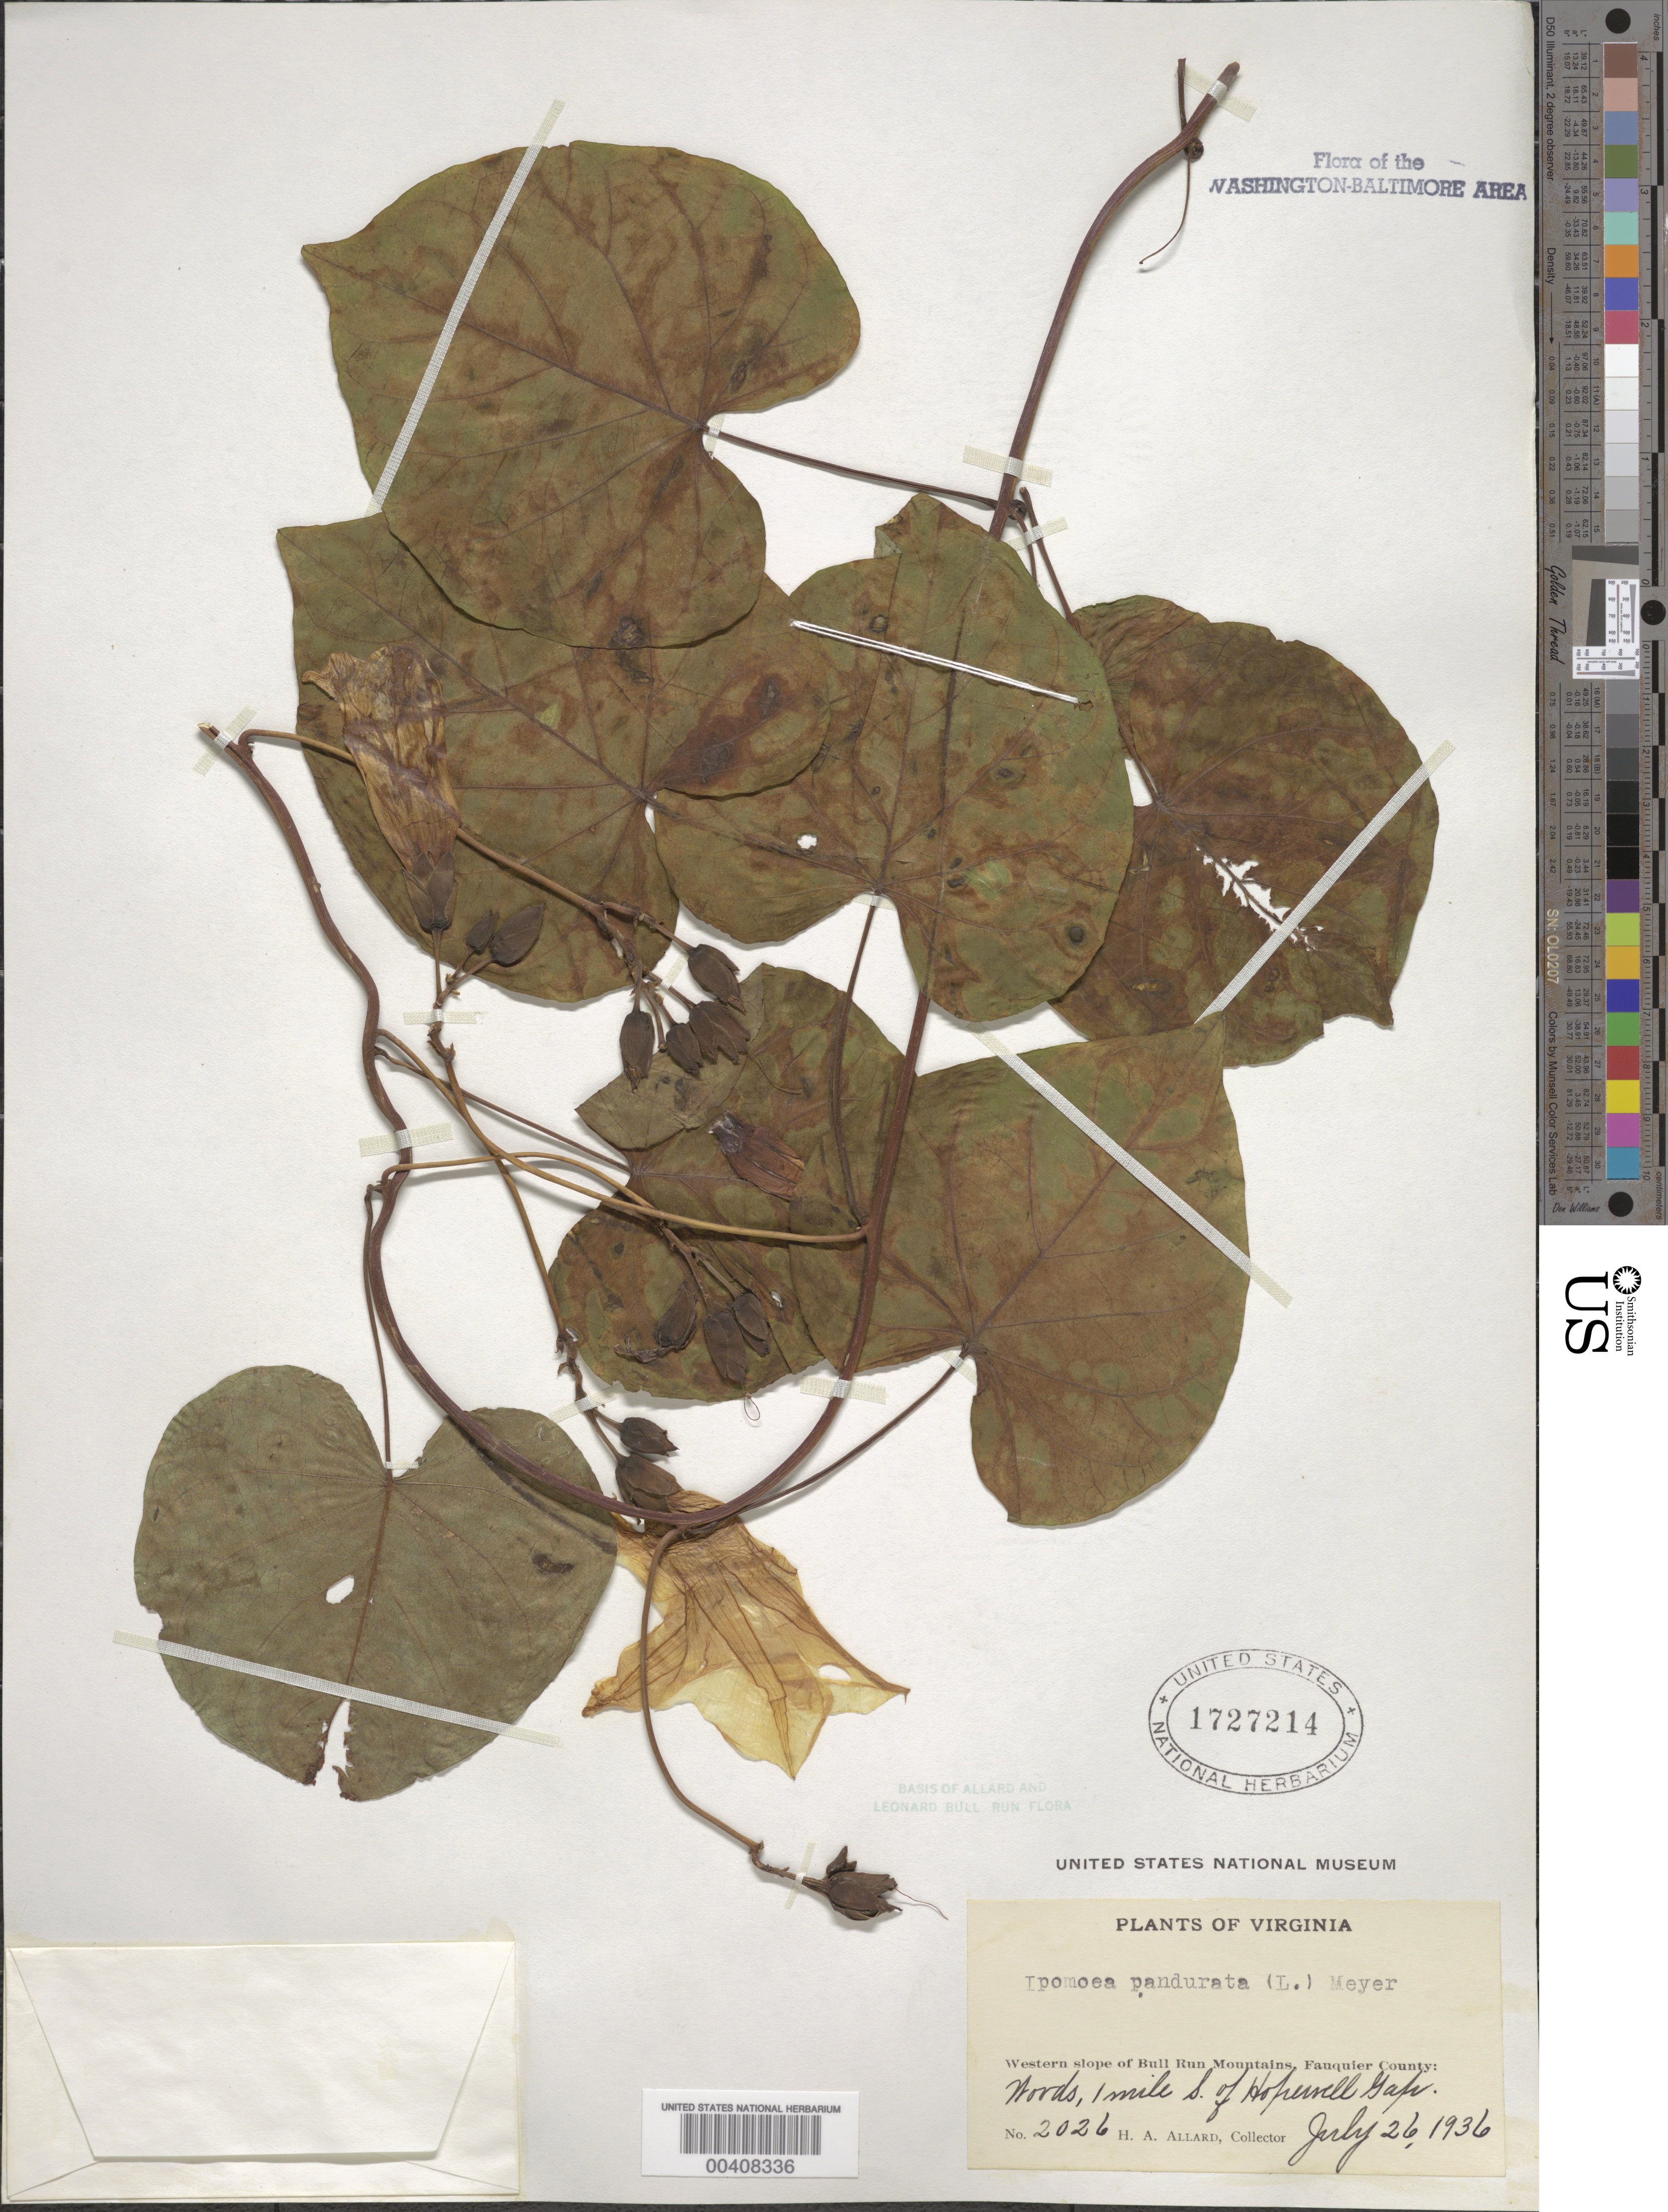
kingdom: Plantae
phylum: Tracheophyta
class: Magnoliopsida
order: Solanales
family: Convolvulaceae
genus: Ipomoea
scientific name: Ipomoea pandurata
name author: (L.) G. Mey.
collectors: H. A. Allard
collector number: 2026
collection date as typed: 26 Jul 1936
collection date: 1936-07-26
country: United States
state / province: Virginia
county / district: Fauquier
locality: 1 mi. S of Hopewell Gap, western slope of Bull Run Mountains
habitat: Woods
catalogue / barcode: US 1727214